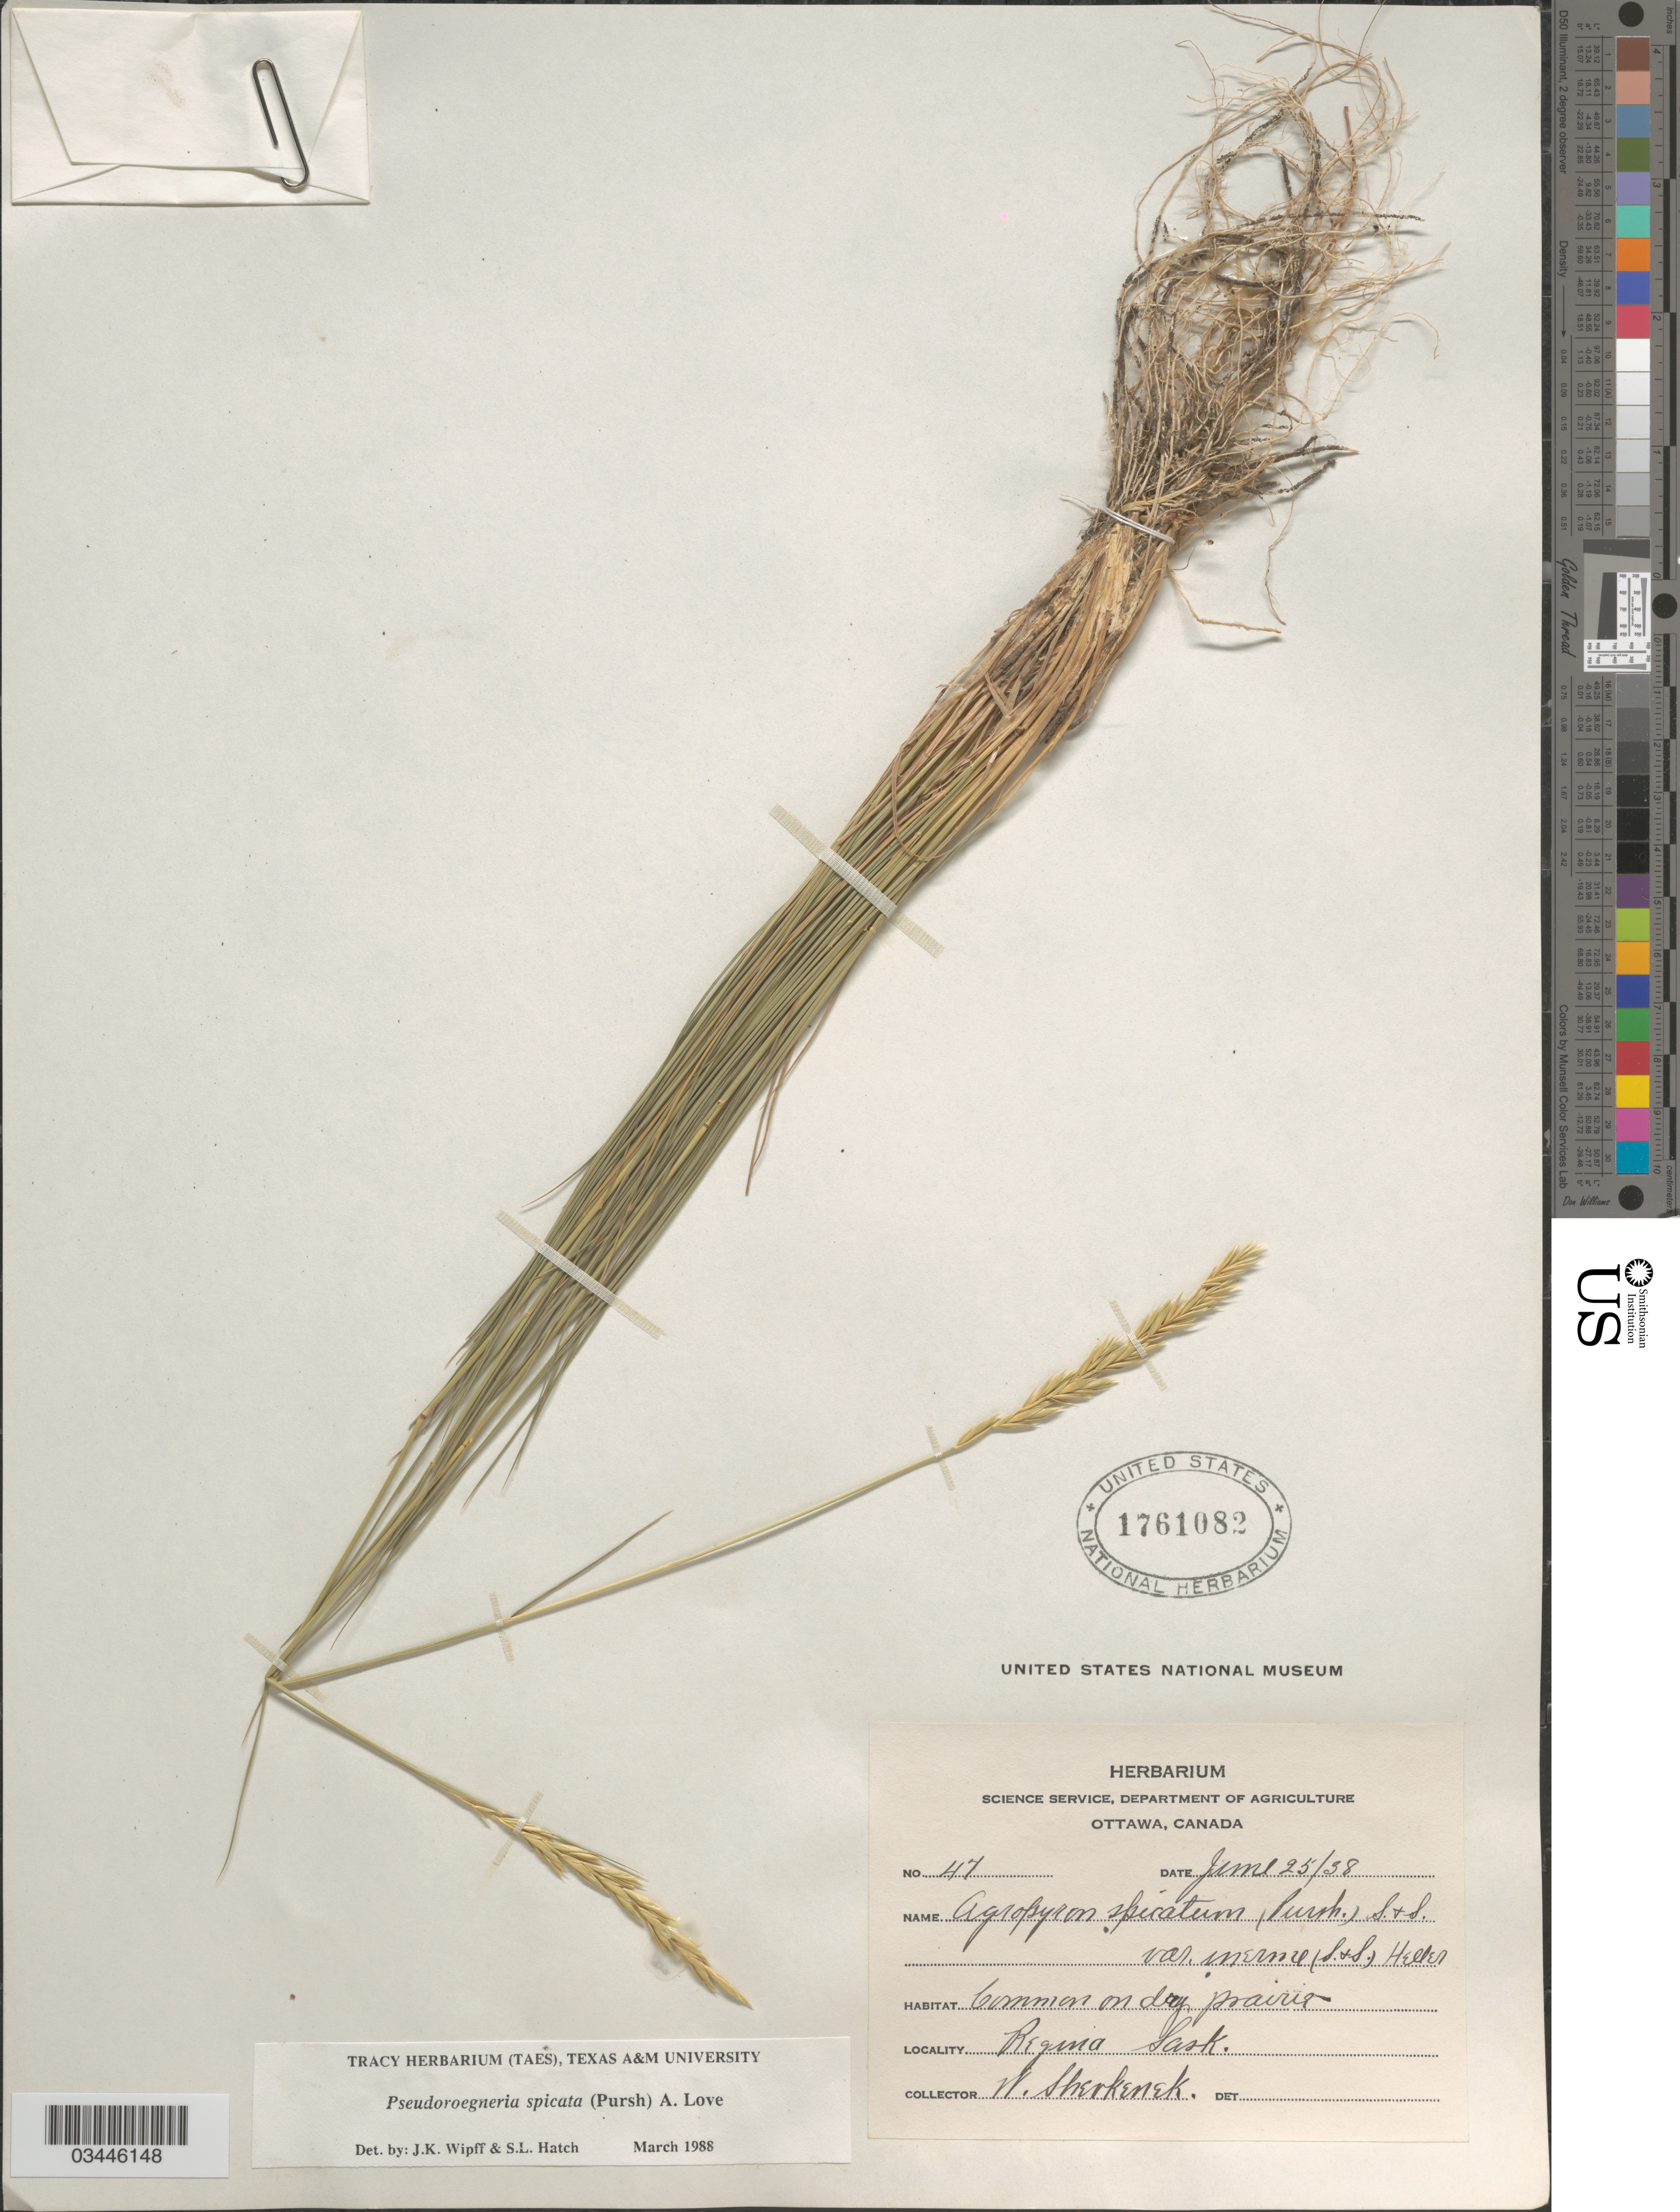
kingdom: Plantae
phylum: Tracheophyta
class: Liliopsida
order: Poales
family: Poaceae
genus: Pseudoroegneria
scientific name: Pseudoroegneria spicata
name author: (Pursh) Á. Löve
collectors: W. Shevkenek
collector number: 47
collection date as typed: Transcribed d/m/y: 25/6/38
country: Canada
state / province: Saskatchewan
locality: Common on dry, prairie. Regina Sask.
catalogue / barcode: US 1761082